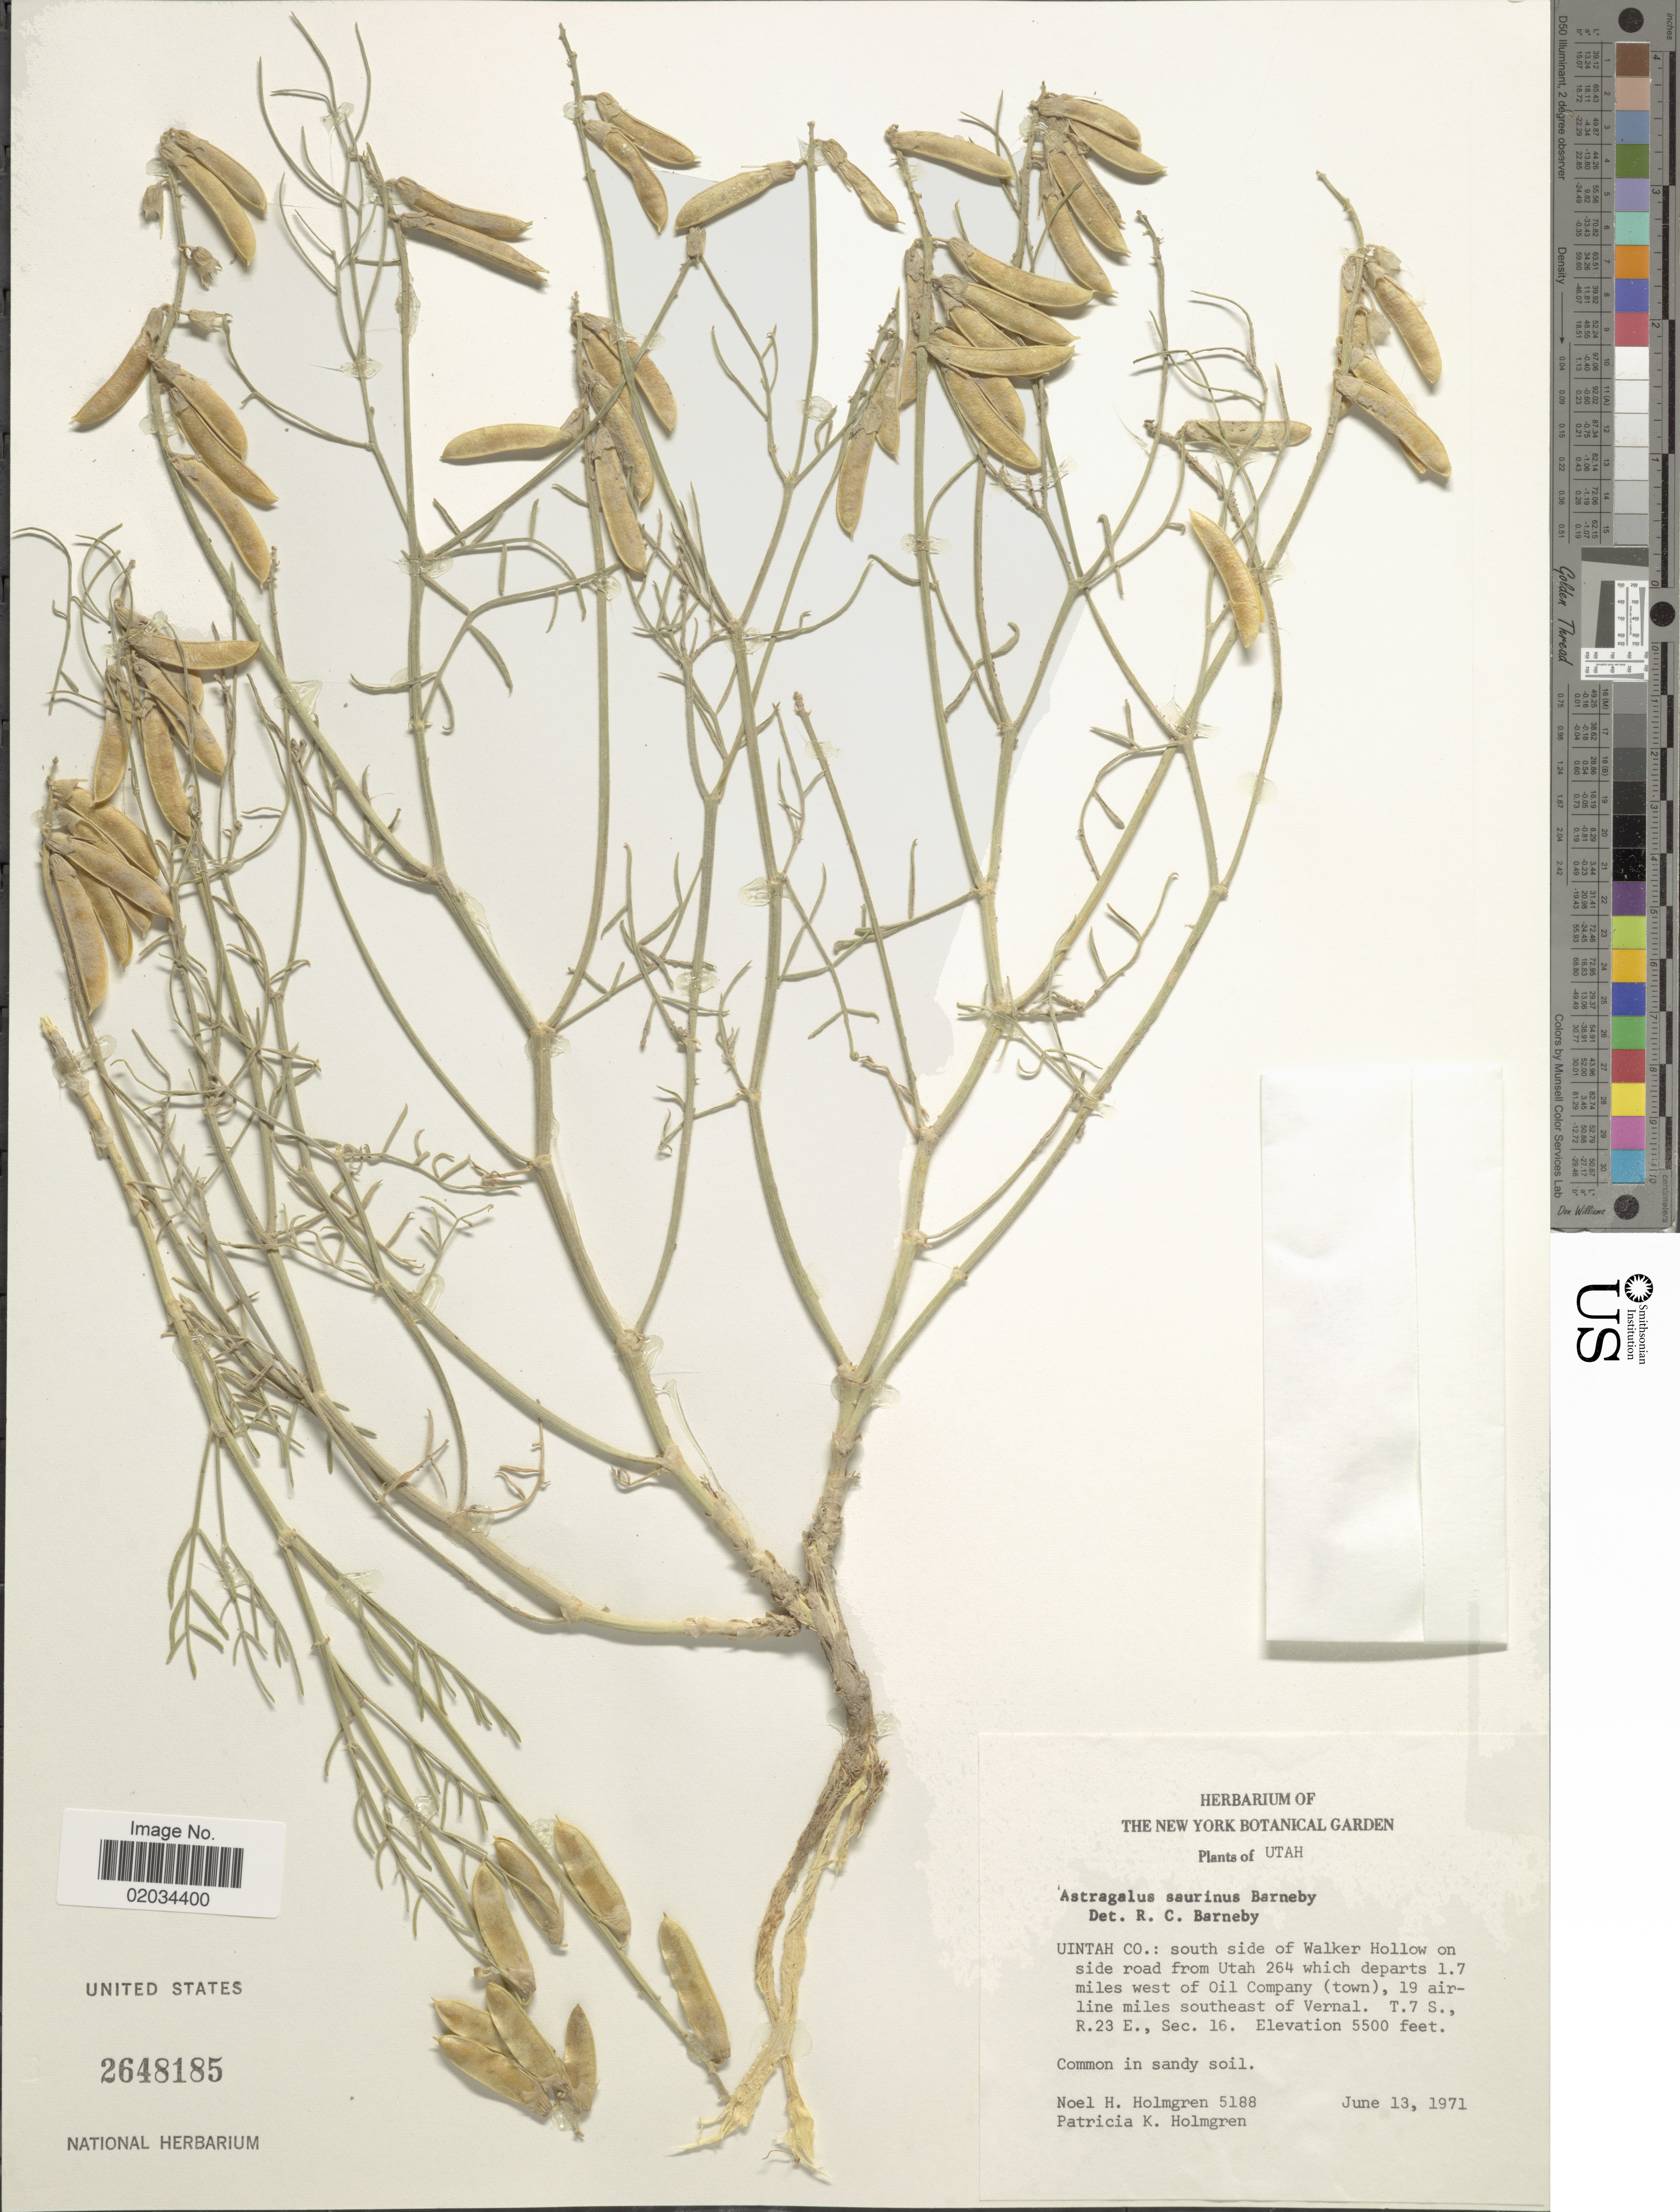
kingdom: Plantae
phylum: Tracheophyta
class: Magnoliopsida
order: Fabales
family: Fabaceae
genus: Astragalus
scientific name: Astragalus saurinus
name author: Barneby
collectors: N. H. Holmgren & P. K. Holmgren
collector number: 5188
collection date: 1971-06-13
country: United States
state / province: Utah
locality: Uintah Co., south side of Walker Hollow on side road from Utah 264 which departs 1.7 miles west of Oil Company (town), 19 airline miles southeast of Vernal, T7S, R23E, Sec 16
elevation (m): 1676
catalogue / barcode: US 2648185